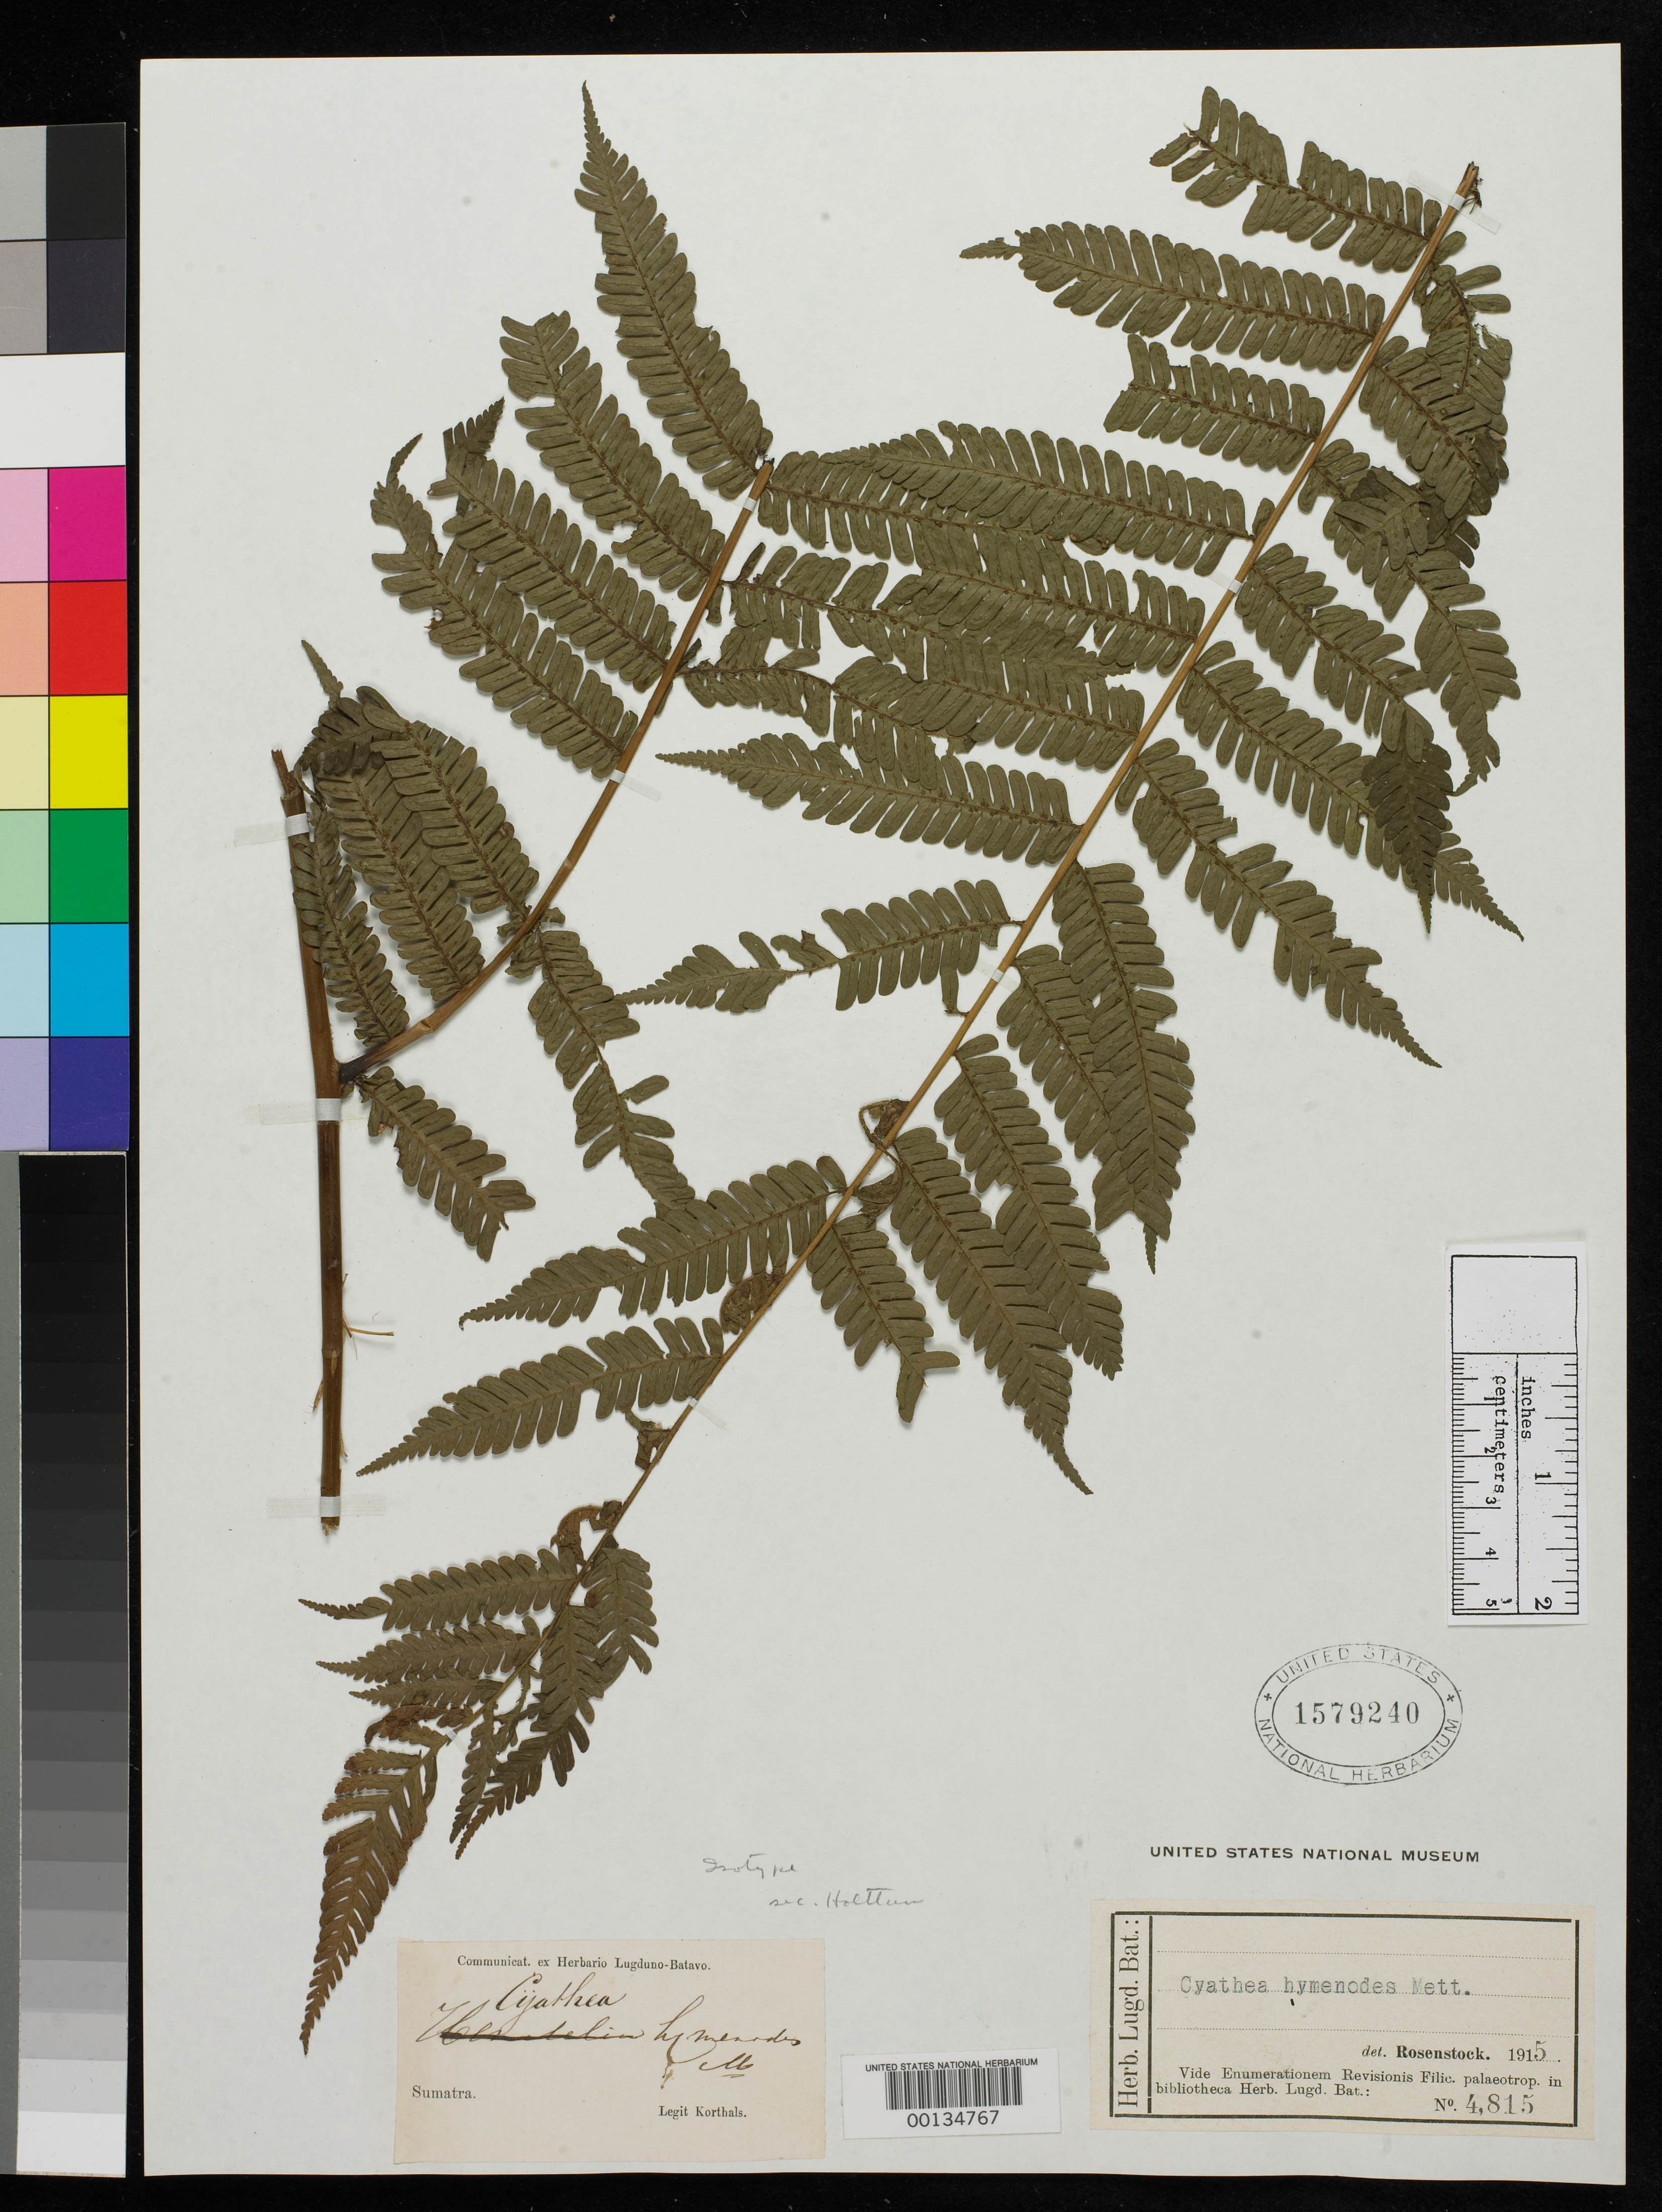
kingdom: Plantae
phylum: Tracheophyta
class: Polypodiopsida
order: Cyatheales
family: Cyatheaceae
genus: Cyathea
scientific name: Cyathea hymenodes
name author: Mett.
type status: Isotype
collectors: P. W. Korthals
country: Indonesia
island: Sumatra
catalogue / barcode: US 1579240